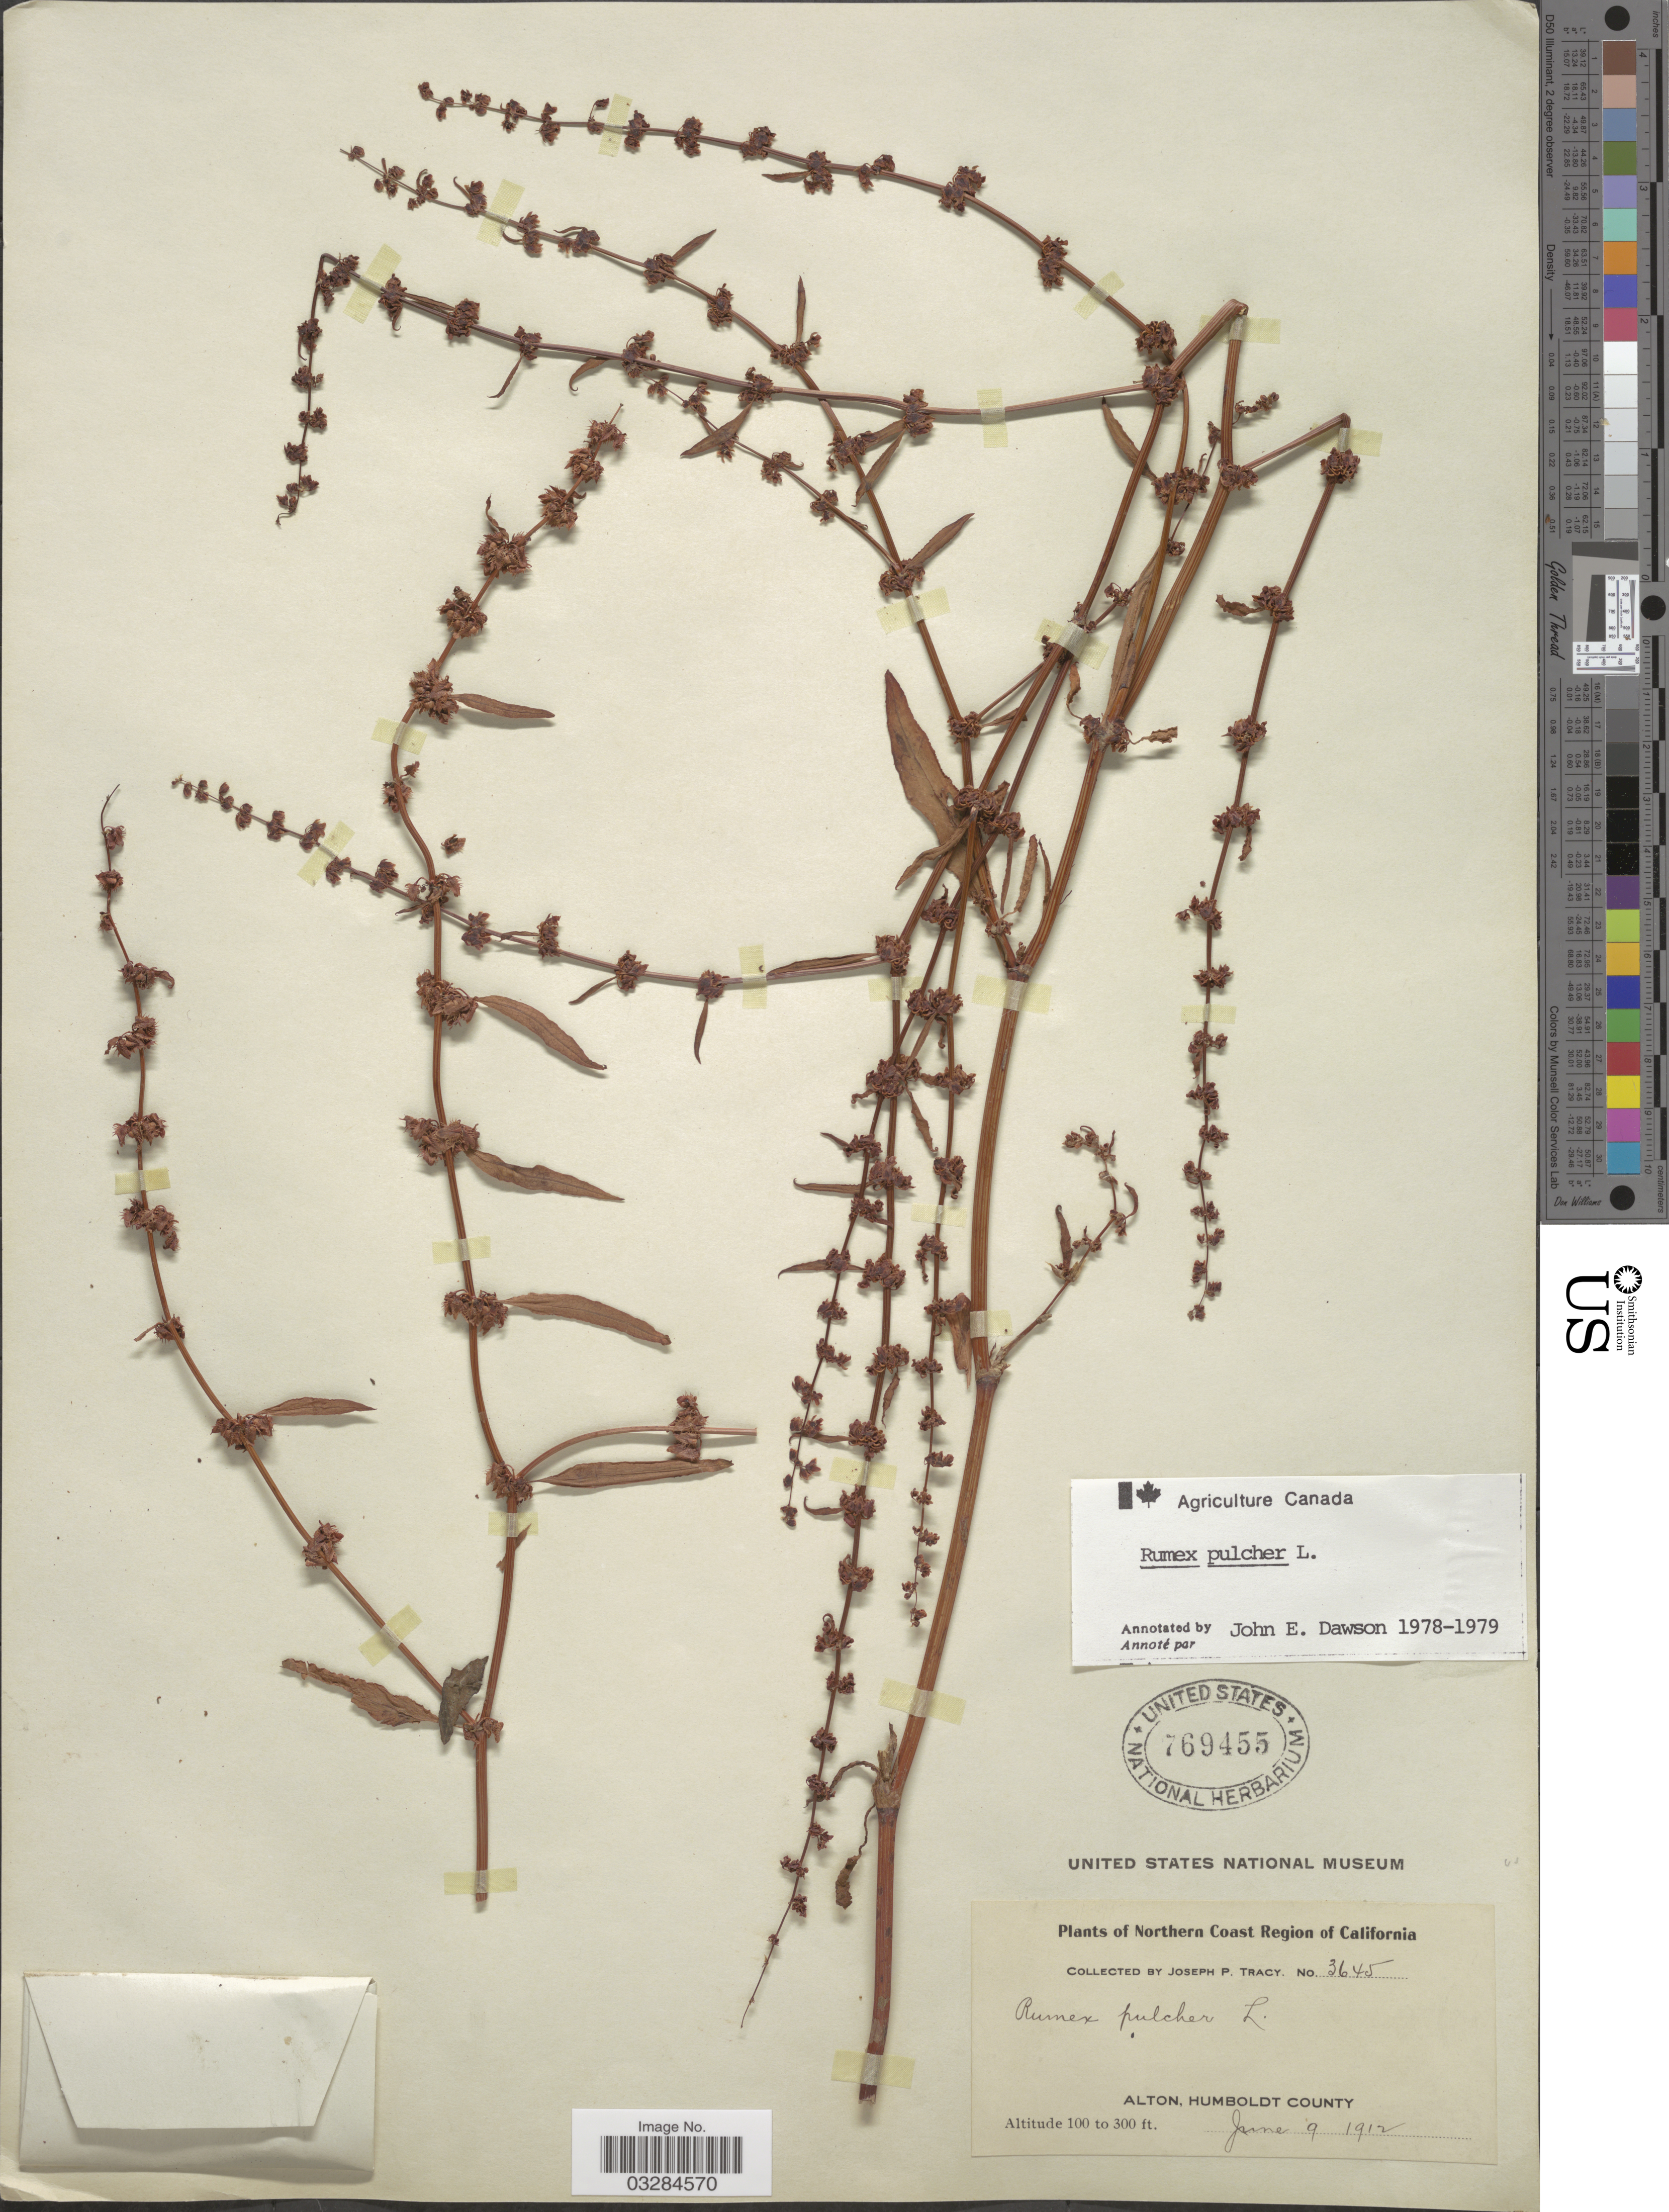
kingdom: Plantae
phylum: Tracheophyta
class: Magnoliopsida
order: Caryophyllales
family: Polygonaceae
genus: Rumex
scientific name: Rumex pulcher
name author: L.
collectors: J. Tracy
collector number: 3645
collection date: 1912-06-09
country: United States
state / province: California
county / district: Humboldt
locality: Northern Coast Region of California, Alton, Humboldt County.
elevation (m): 30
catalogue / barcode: US 769455